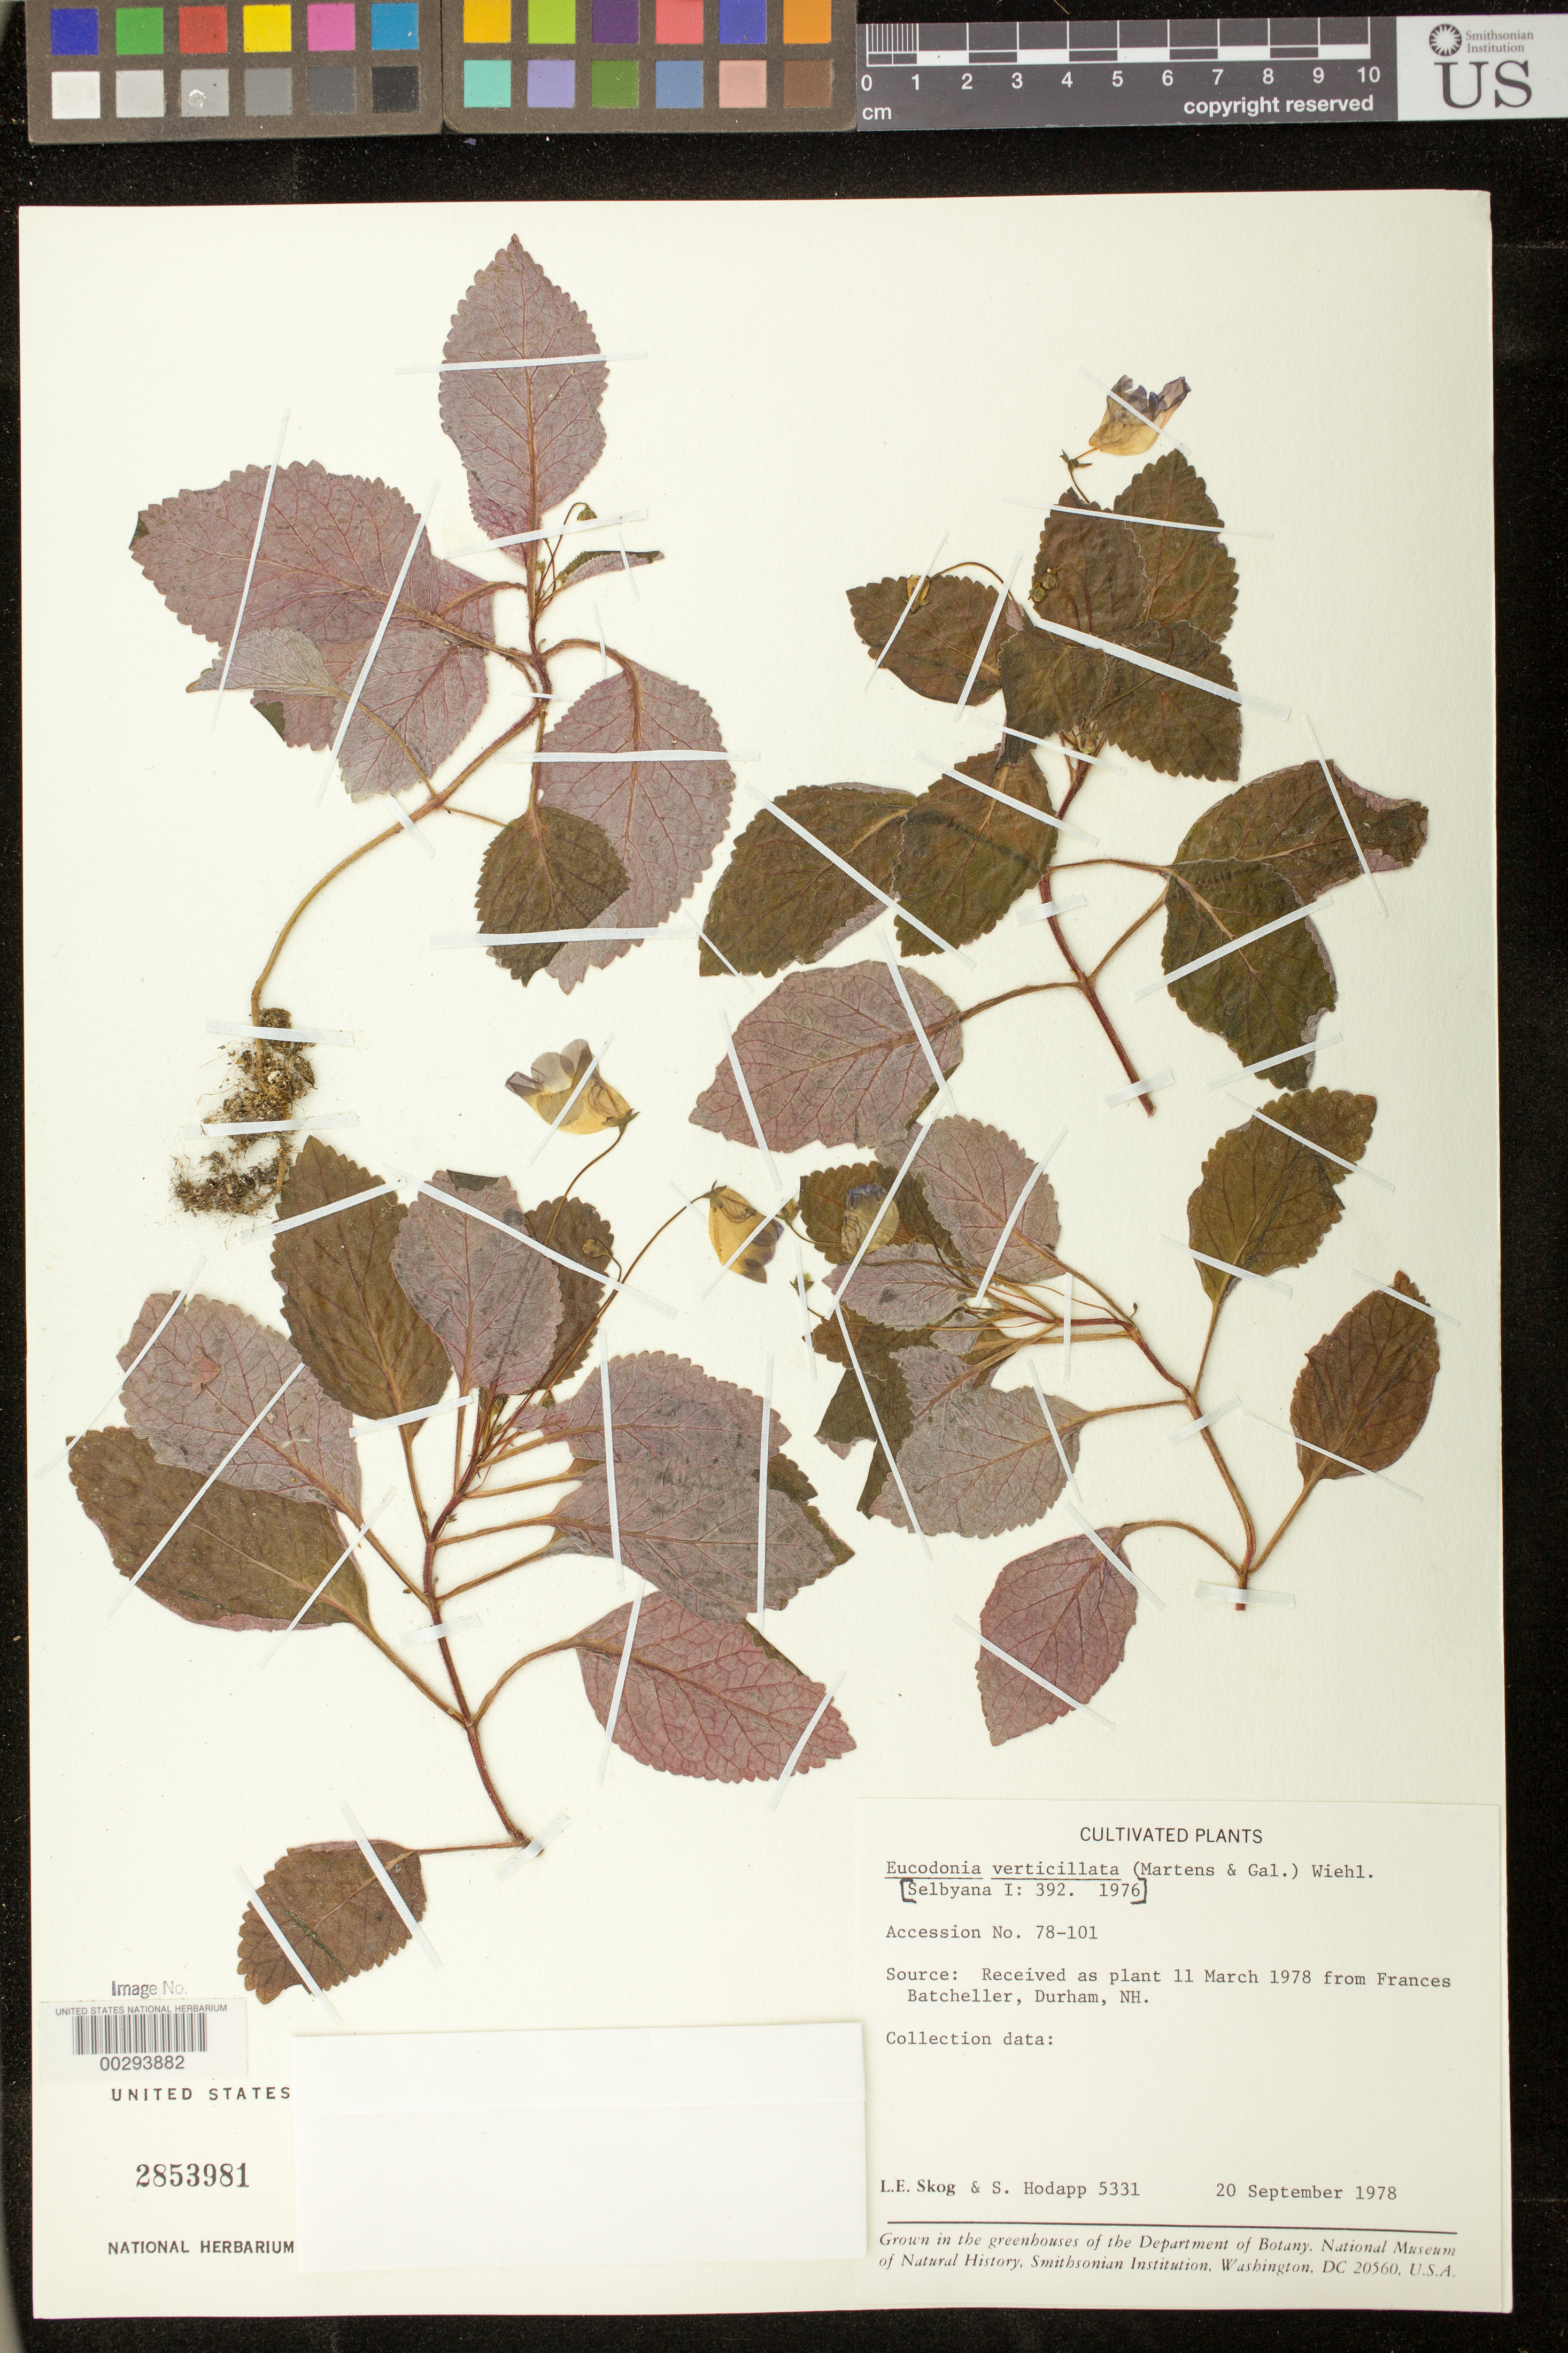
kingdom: Plantae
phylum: Tracheophyta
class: Magnoliopsida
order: Lamiales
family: Gesneriaceae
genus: Eucodonia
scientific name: Eucodonia verticillata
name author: (M. Martens & Galeotti) Wiehler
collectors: L. E. Skog & S. Hodapp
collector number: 5331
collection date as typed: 20 Sep 1978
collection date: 1978-09-20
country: United States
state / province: District of Columbia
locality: U.S.A, District of Columbia, greenhouse at US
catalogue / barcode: US 2853981